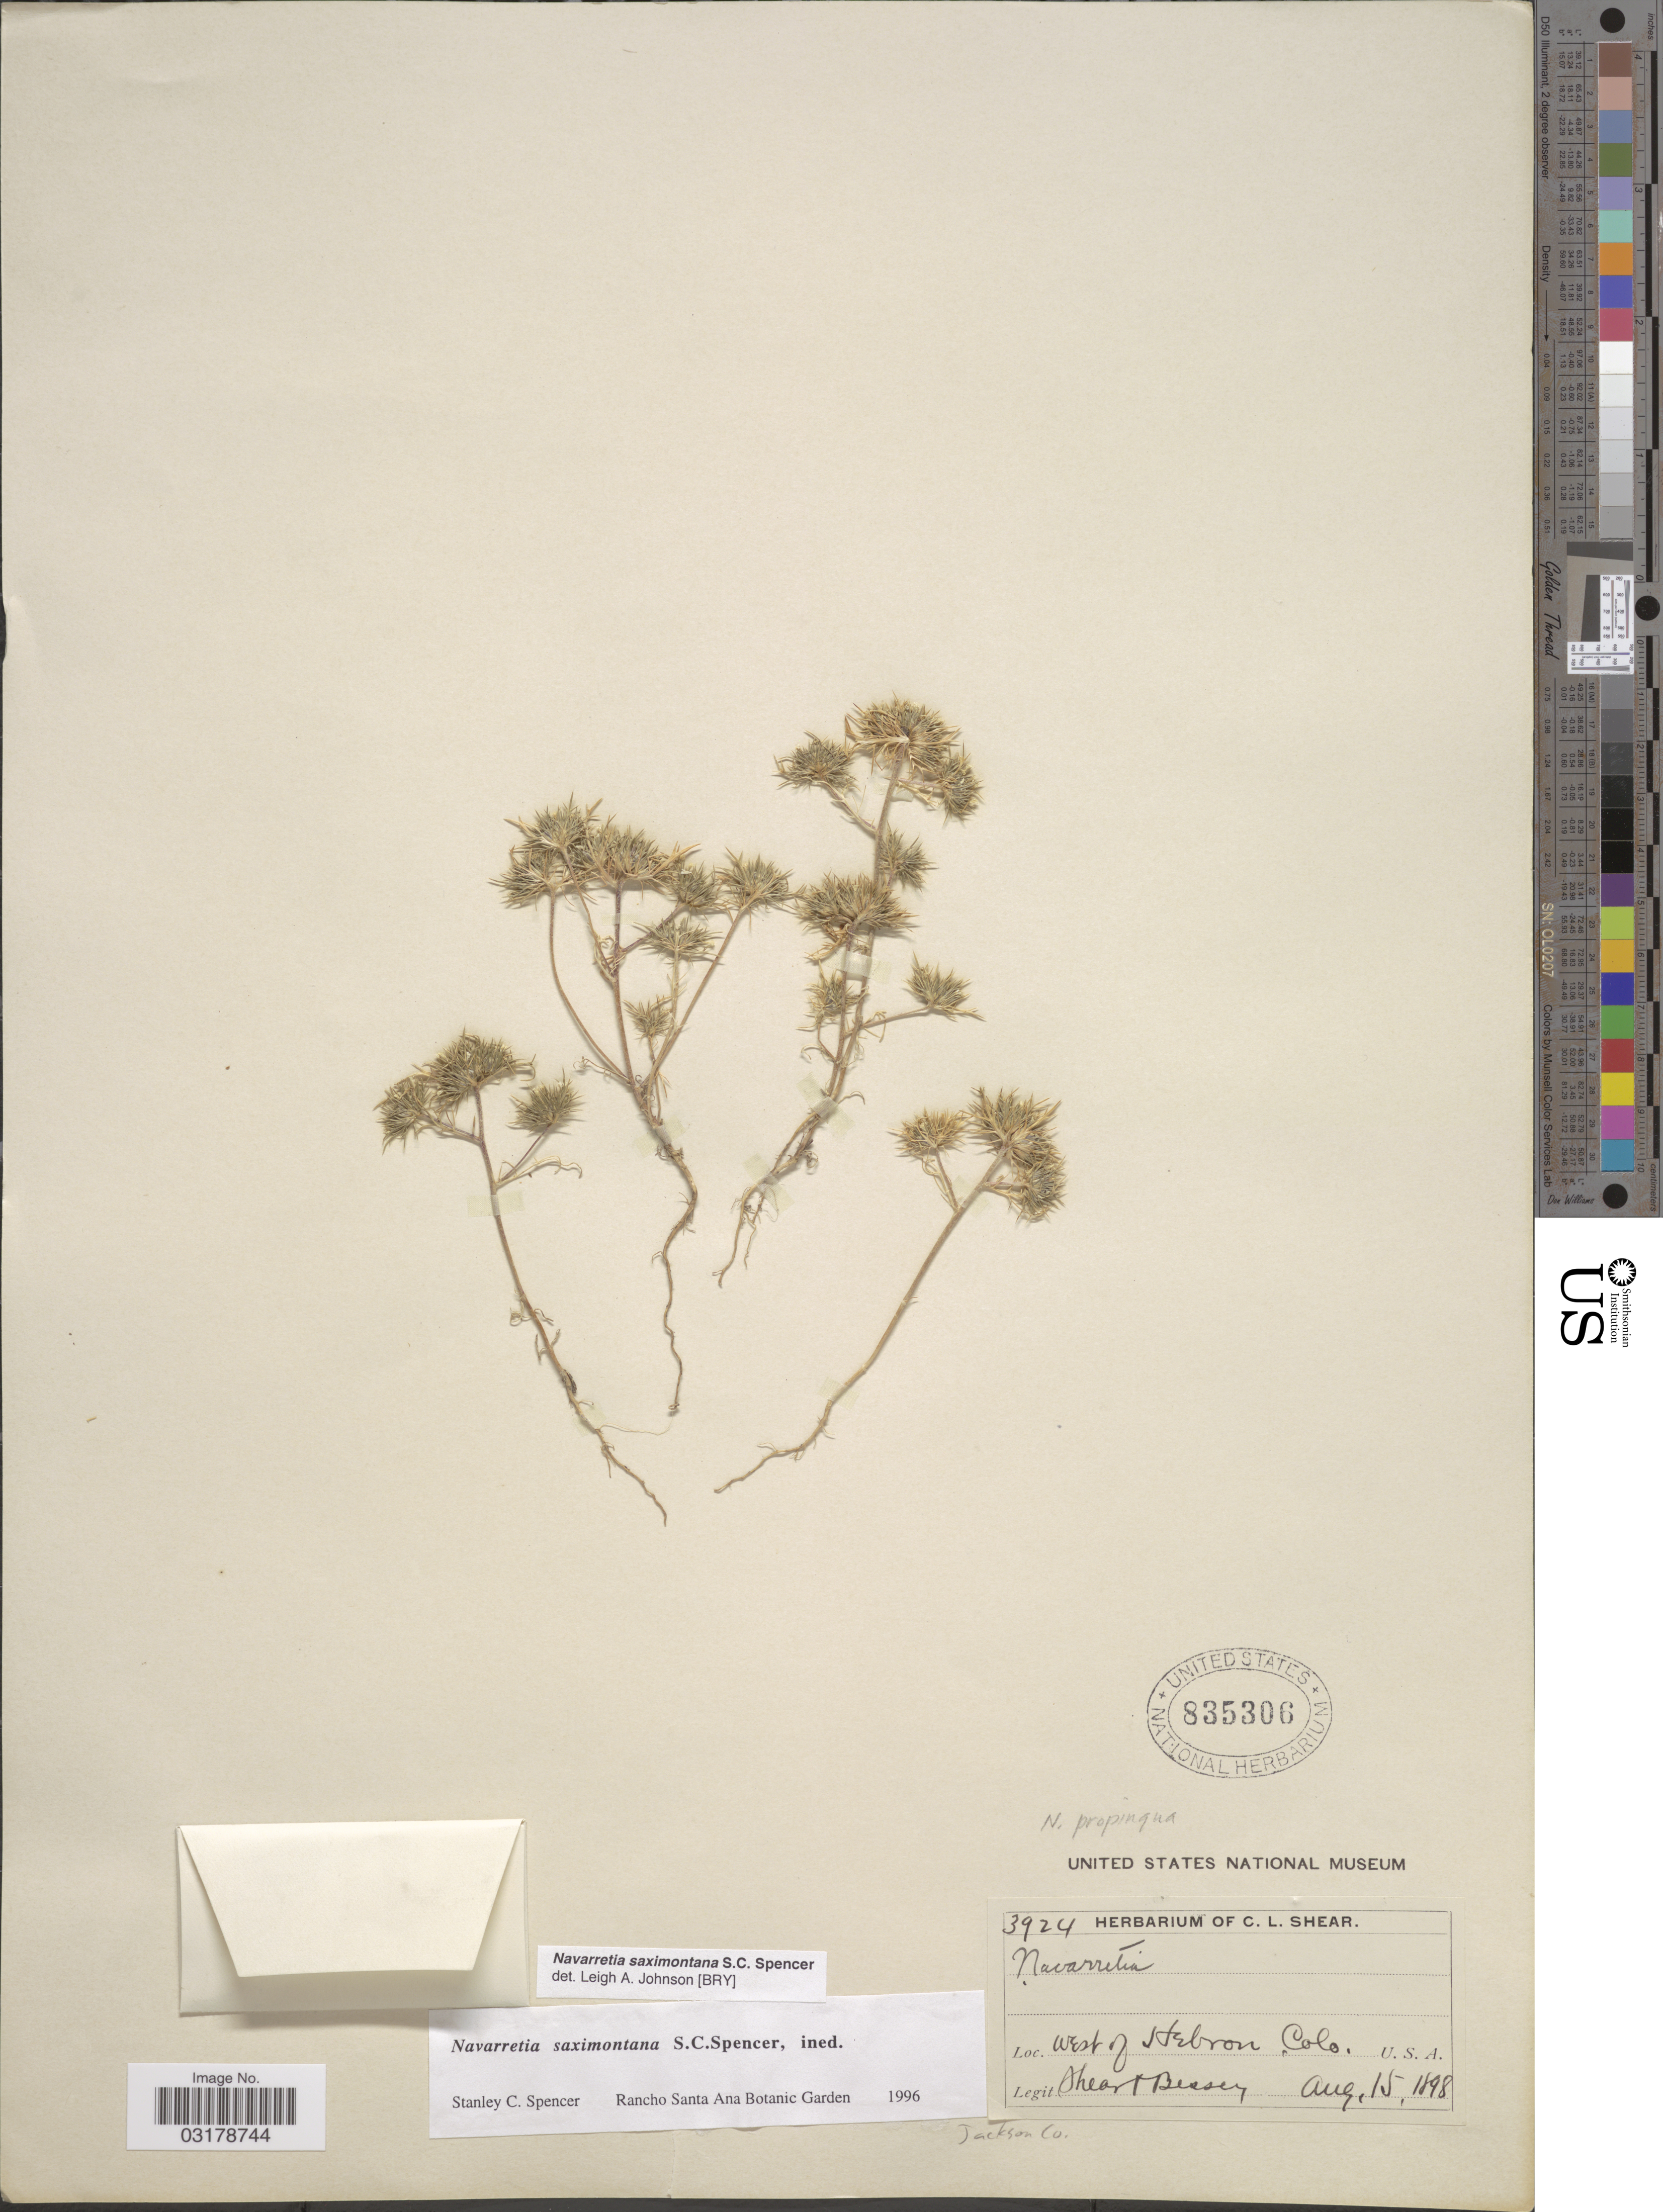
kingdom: Plantae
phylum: Tracheophyta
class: Magnoliopsida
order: Ericales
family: Polemoniaceae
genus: Navarretia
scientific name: Navarretia saximontana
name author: S.C. Spencer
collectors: -- Shear & -. Bessey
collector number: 3924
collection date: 1898-08-15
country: United States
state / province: Colorado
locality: West of Hebron. Jackson Co.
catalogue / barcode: US 835306